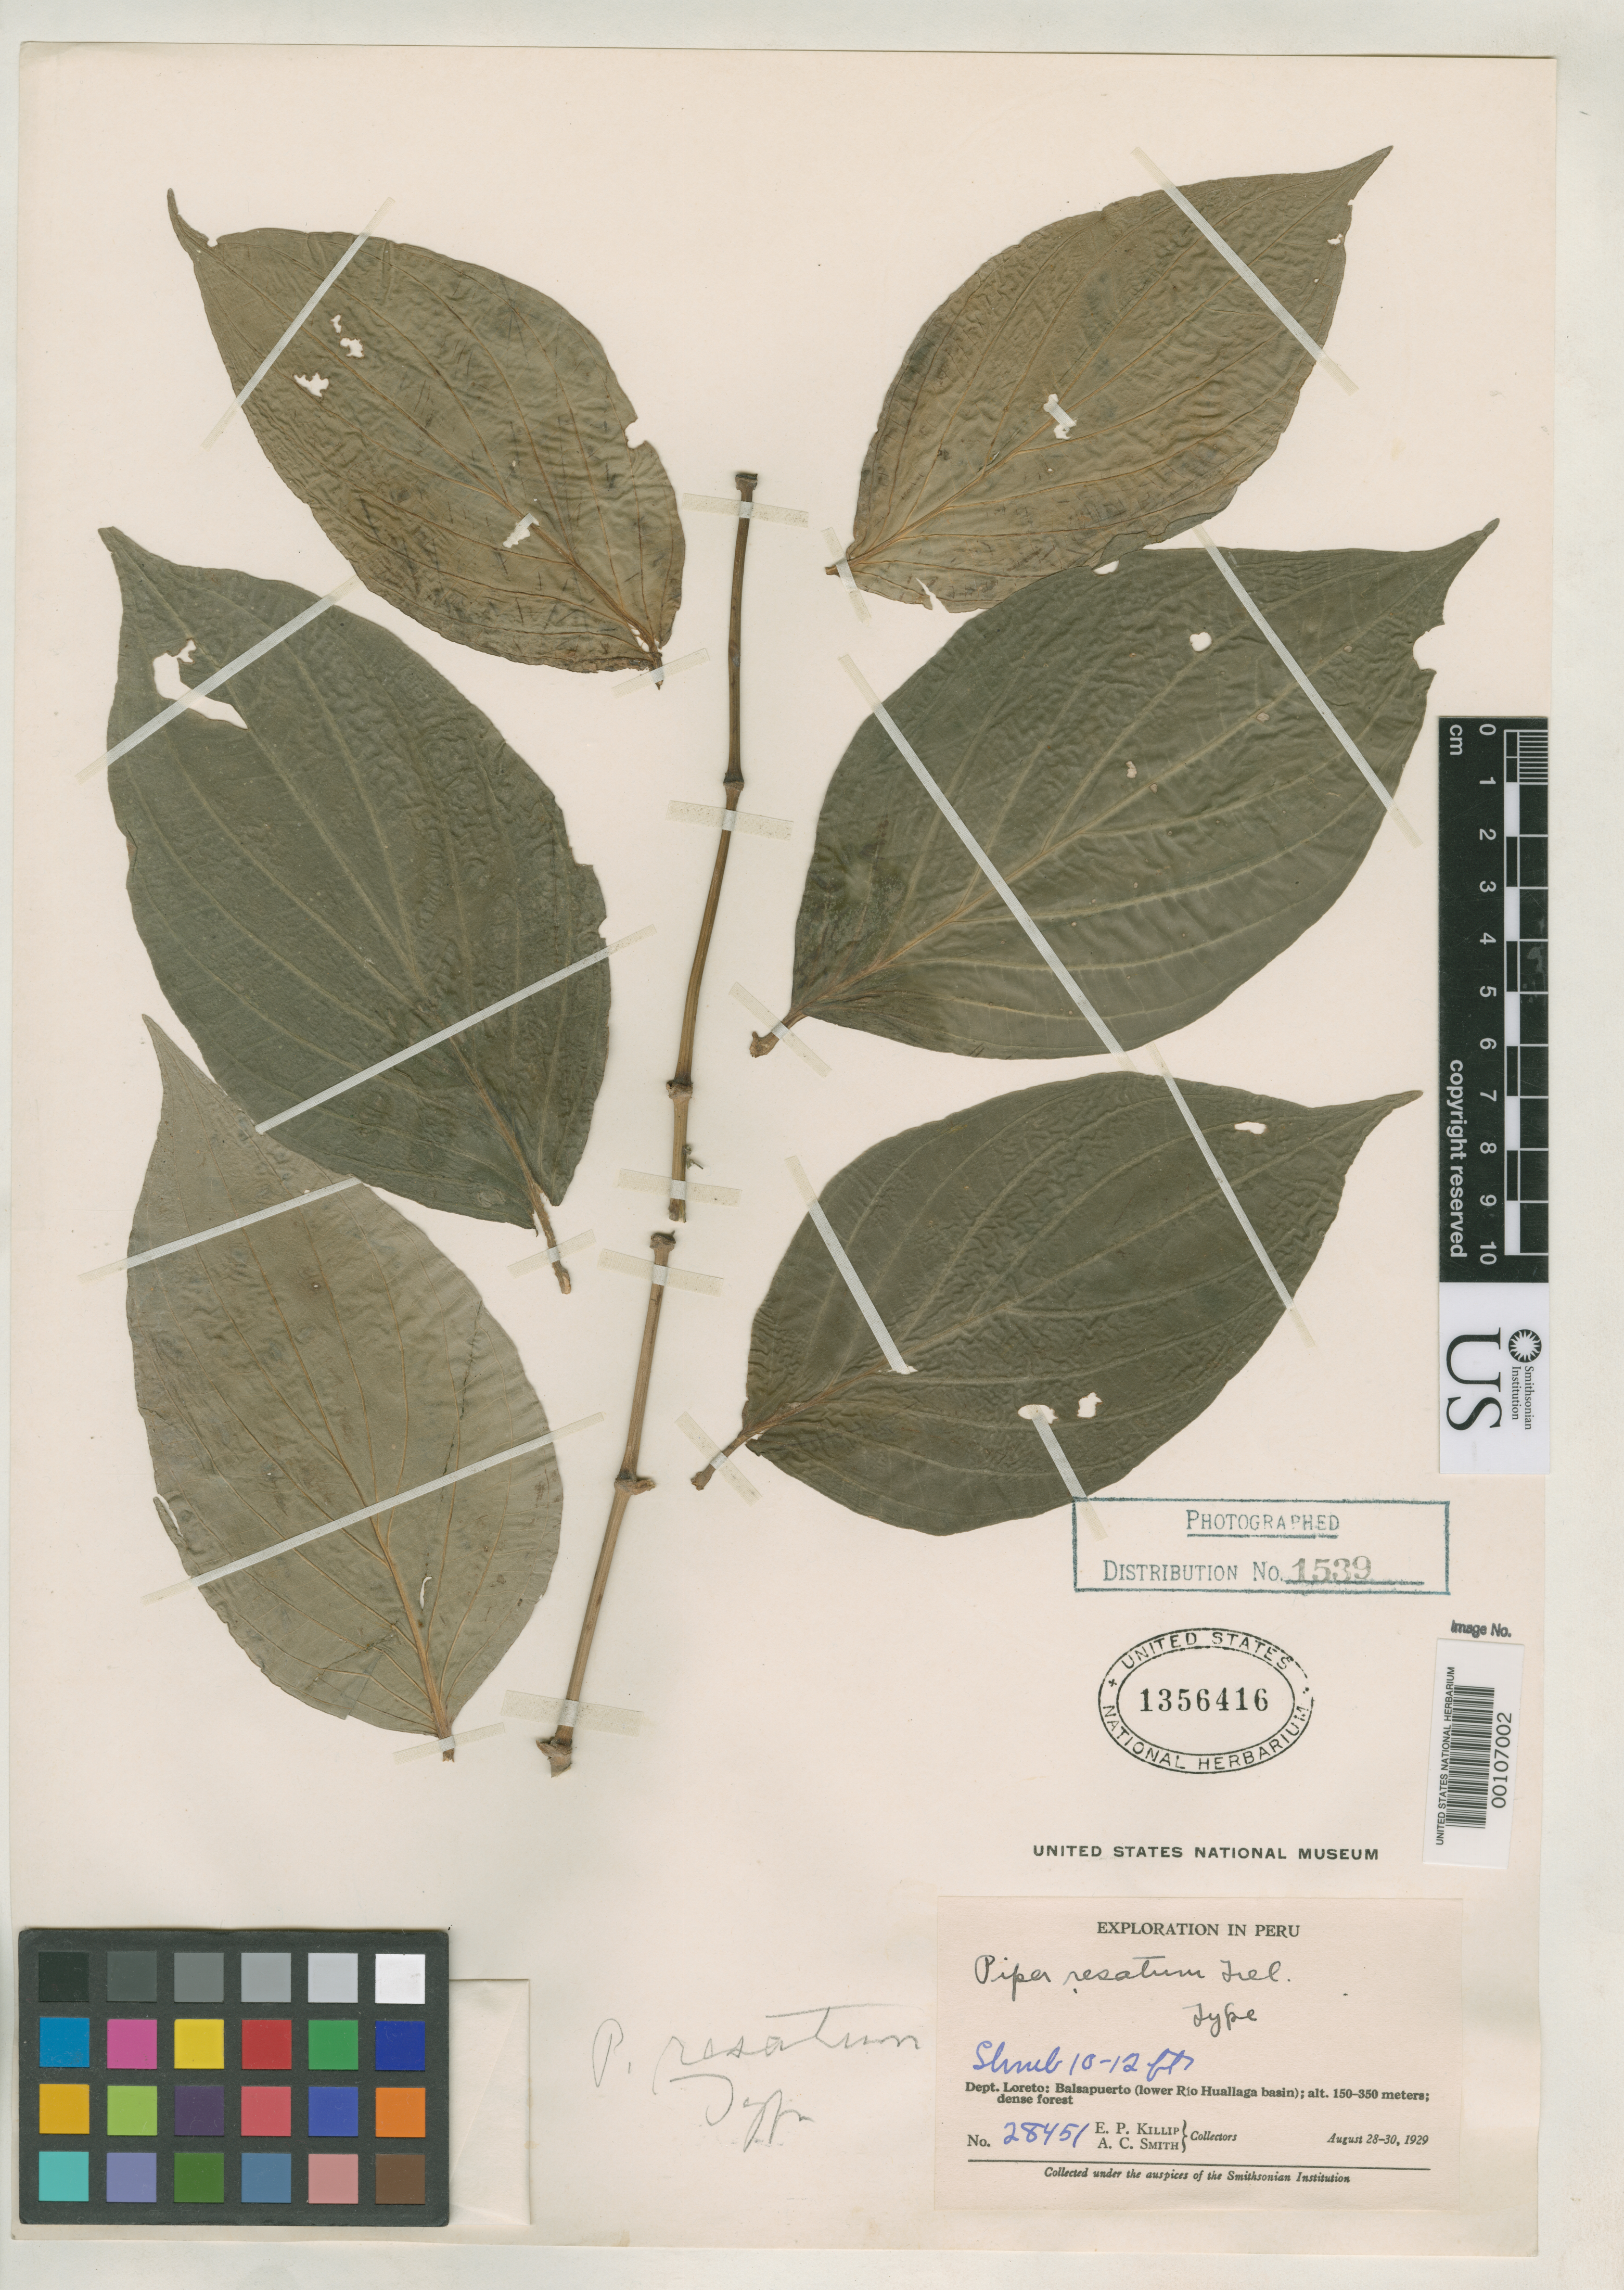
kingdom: Plantae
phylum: Tracheophyta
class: Magnoliopsida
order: Piperales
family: Piperaceae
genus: Piper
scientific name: Piper resatum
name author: Trel. in J.F. Macbr.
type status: Holotype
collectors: E. P. Killip & A. C. Smith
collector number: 28451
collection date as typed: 28 Aug 1929 to 30 Aug 1929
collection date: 1929-08-28/1929-08-30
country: Peru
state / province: Loreto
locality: Balsapuerto, lower Rio Huallaga Basin.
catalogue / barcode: US 1356416